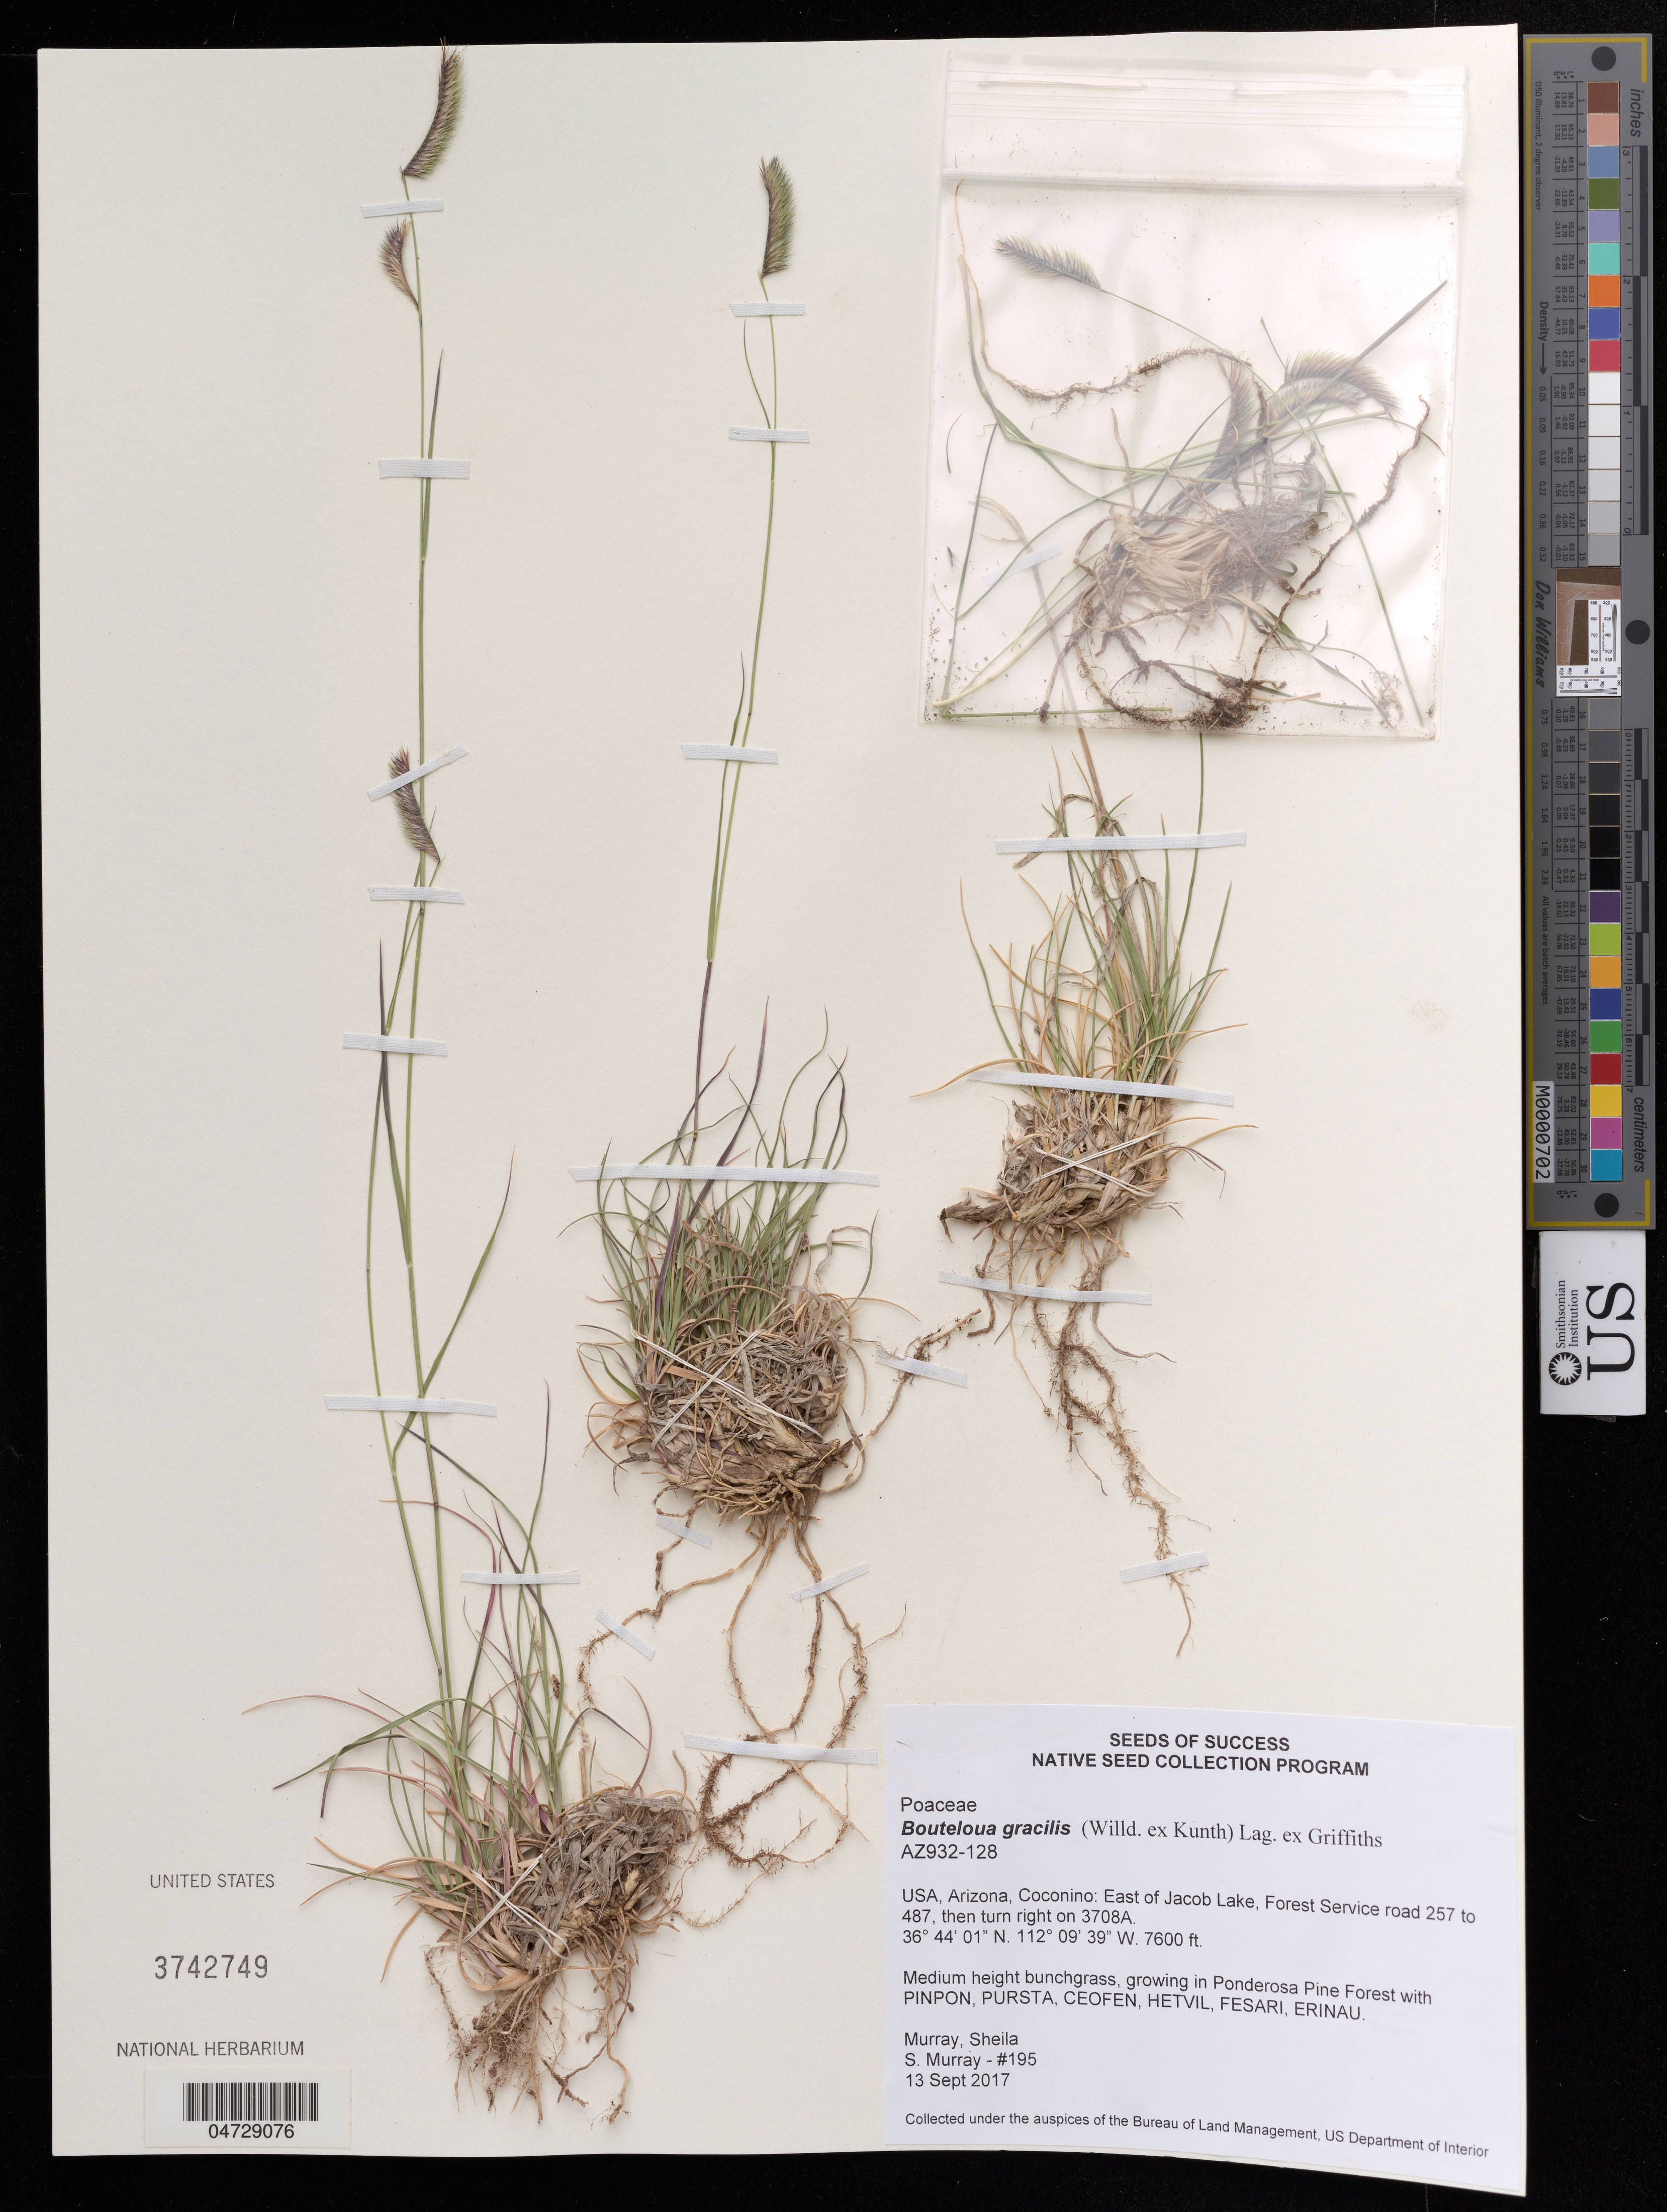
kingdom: Plantae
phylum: Tracheophyta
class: Liliopsida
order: Poales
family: Poaceae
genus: Bouteloua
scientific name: Bouteloua gracilis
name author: (Kunth) Lag. ex Griffiths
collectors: S. Murray & S. Murray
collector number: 195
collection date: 2017-09-13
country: United States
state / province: Arizona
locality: Coconino: East of Jacob Lake, Forest Service road 257 to 487, then turn right on 3708A.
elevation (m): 2316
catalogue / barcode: US 3742749